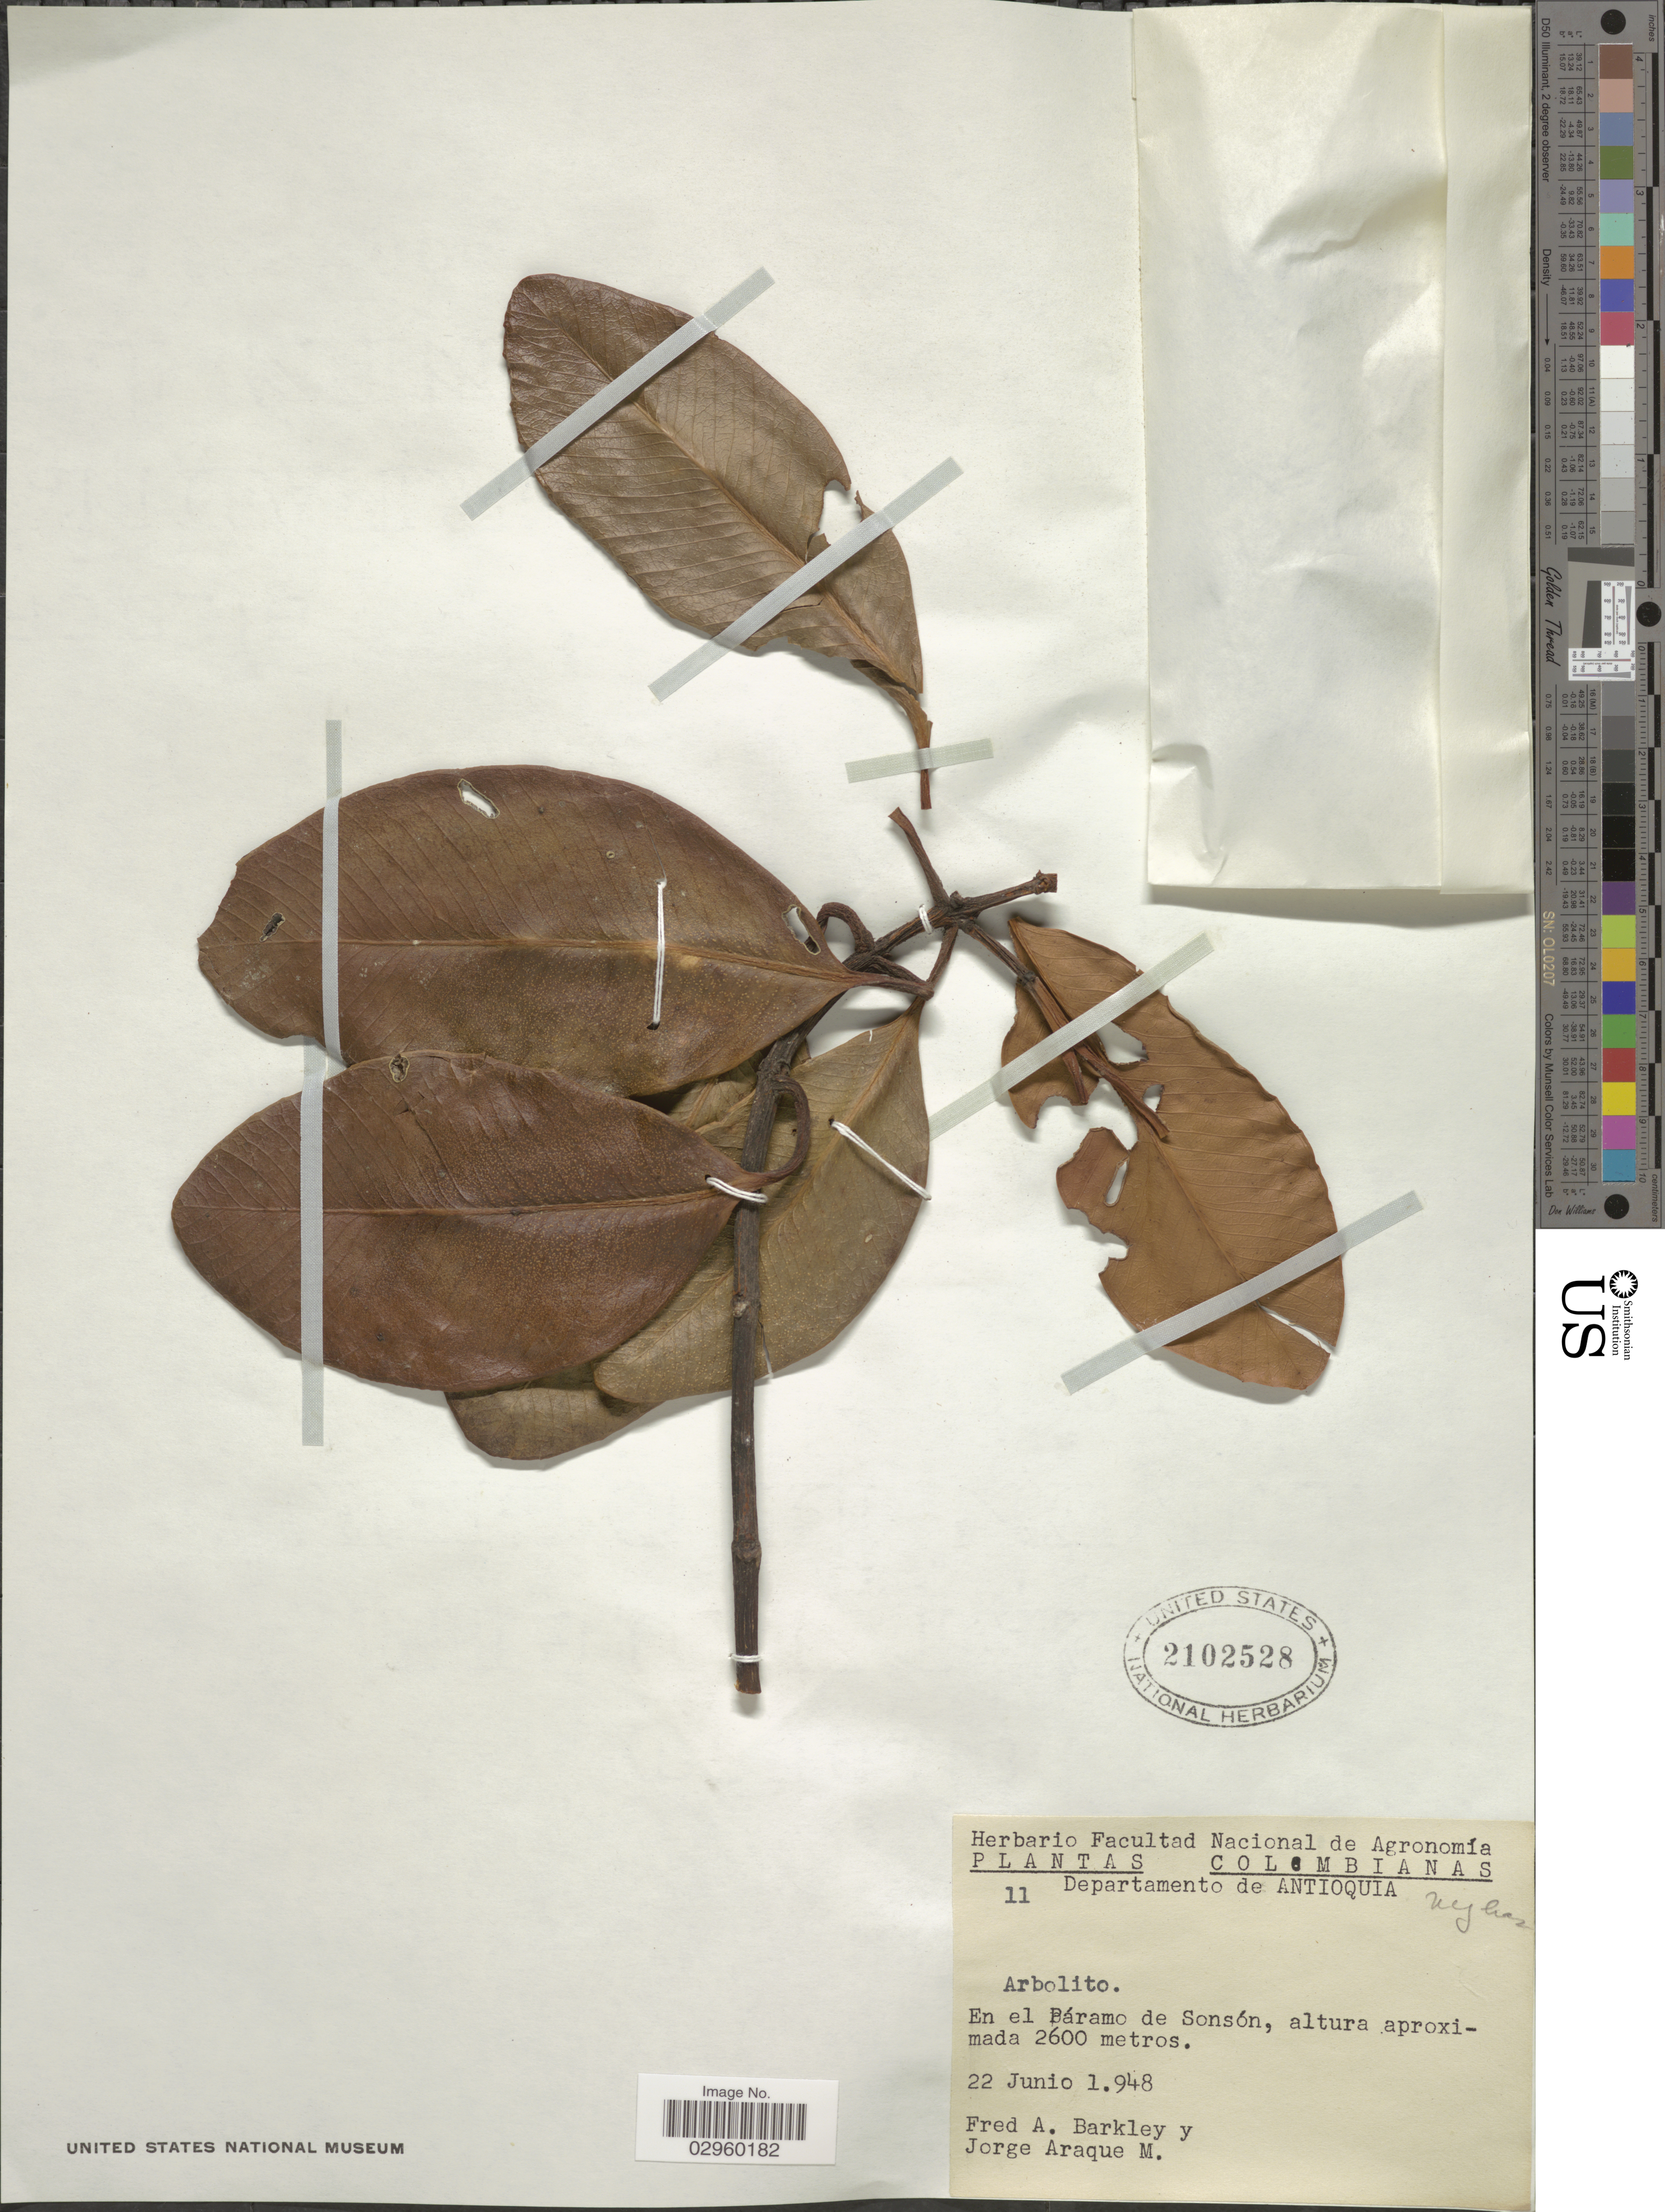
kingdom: Plantae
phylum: Tracheophyta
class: Magnoliopsida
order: Malpighiales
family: Clusiaceae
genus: Clusia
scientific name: Clusia sp.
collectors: F. A. Barkley & J. Araque Molina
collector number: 11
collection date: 1948-06-22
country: Colombia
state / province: Antioquia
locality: Departamento de Antioquia, En el Báramo de Sonsón.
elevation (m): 2600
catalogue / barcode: US 2102528